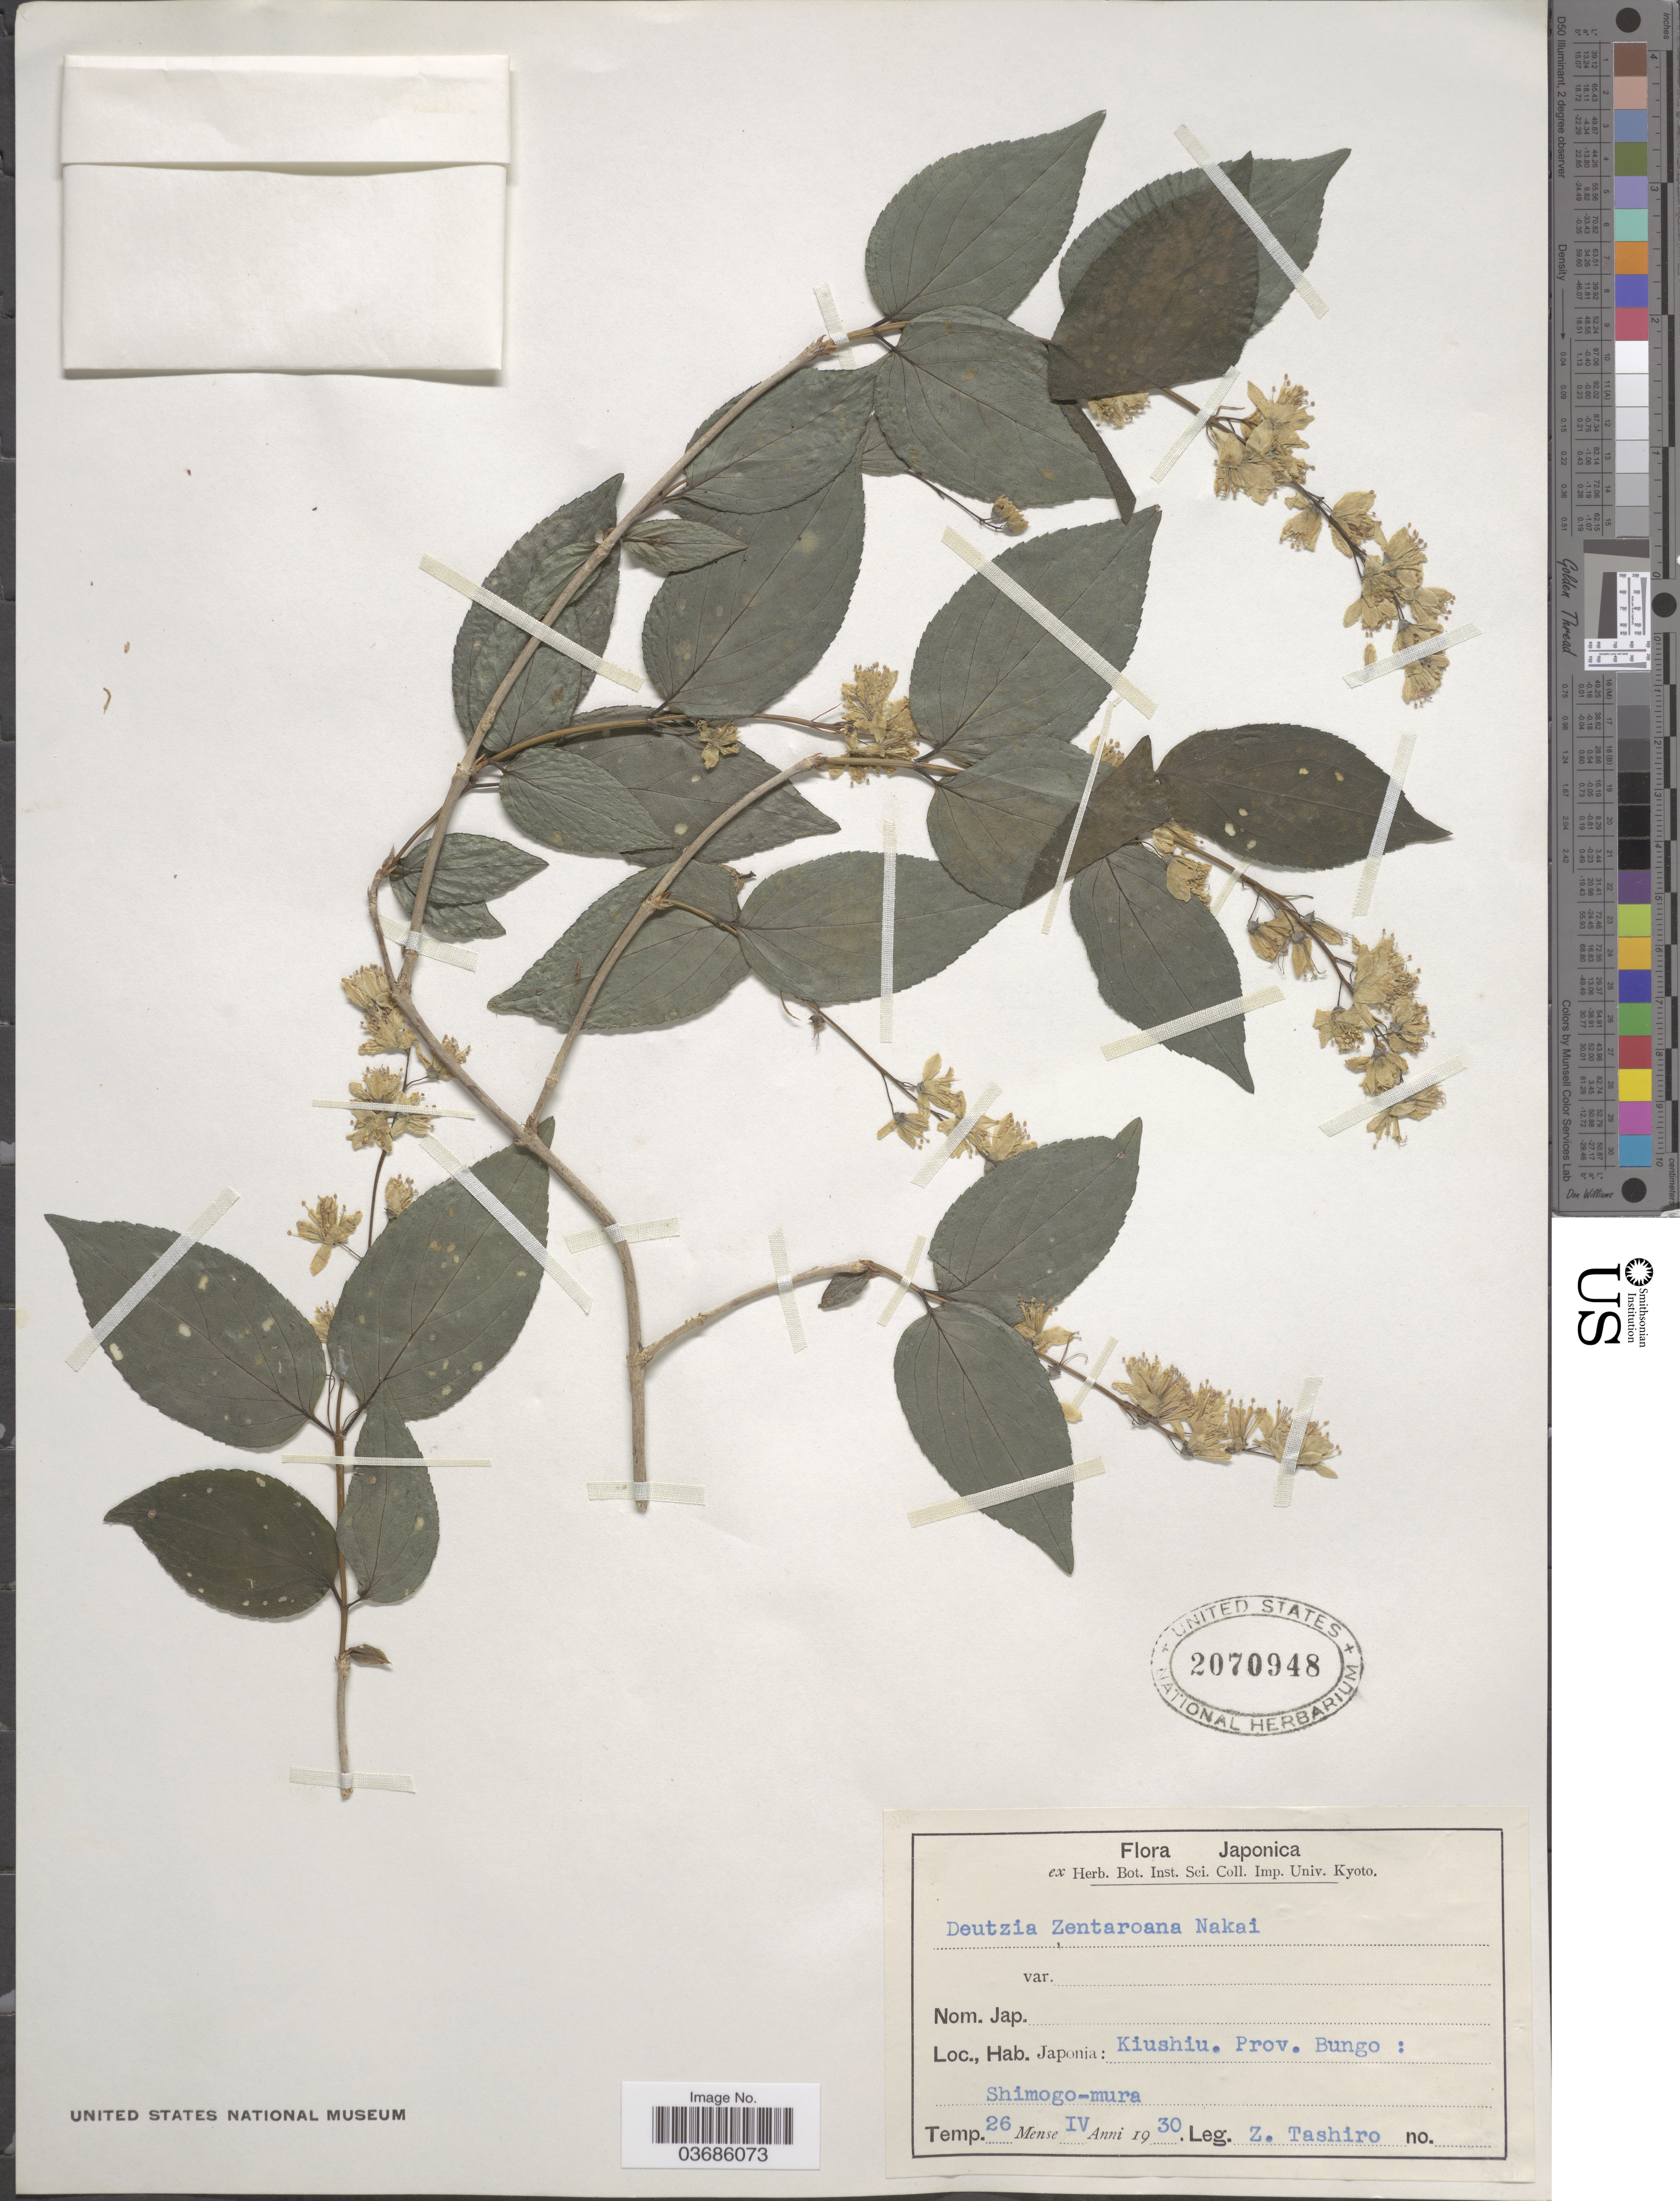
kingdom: Plantae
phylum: Tracheophyta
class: Magnoliopsida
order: Cornales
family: Hydrangeaceae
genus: Deutzia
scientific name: Deutzia zentaroana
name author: Nakai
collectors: Z. Tashiro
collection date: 1930-04-26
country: Japan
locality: Kiushiu. Prov. Bungo: Shimogo-mura.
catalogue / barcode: US 2070948